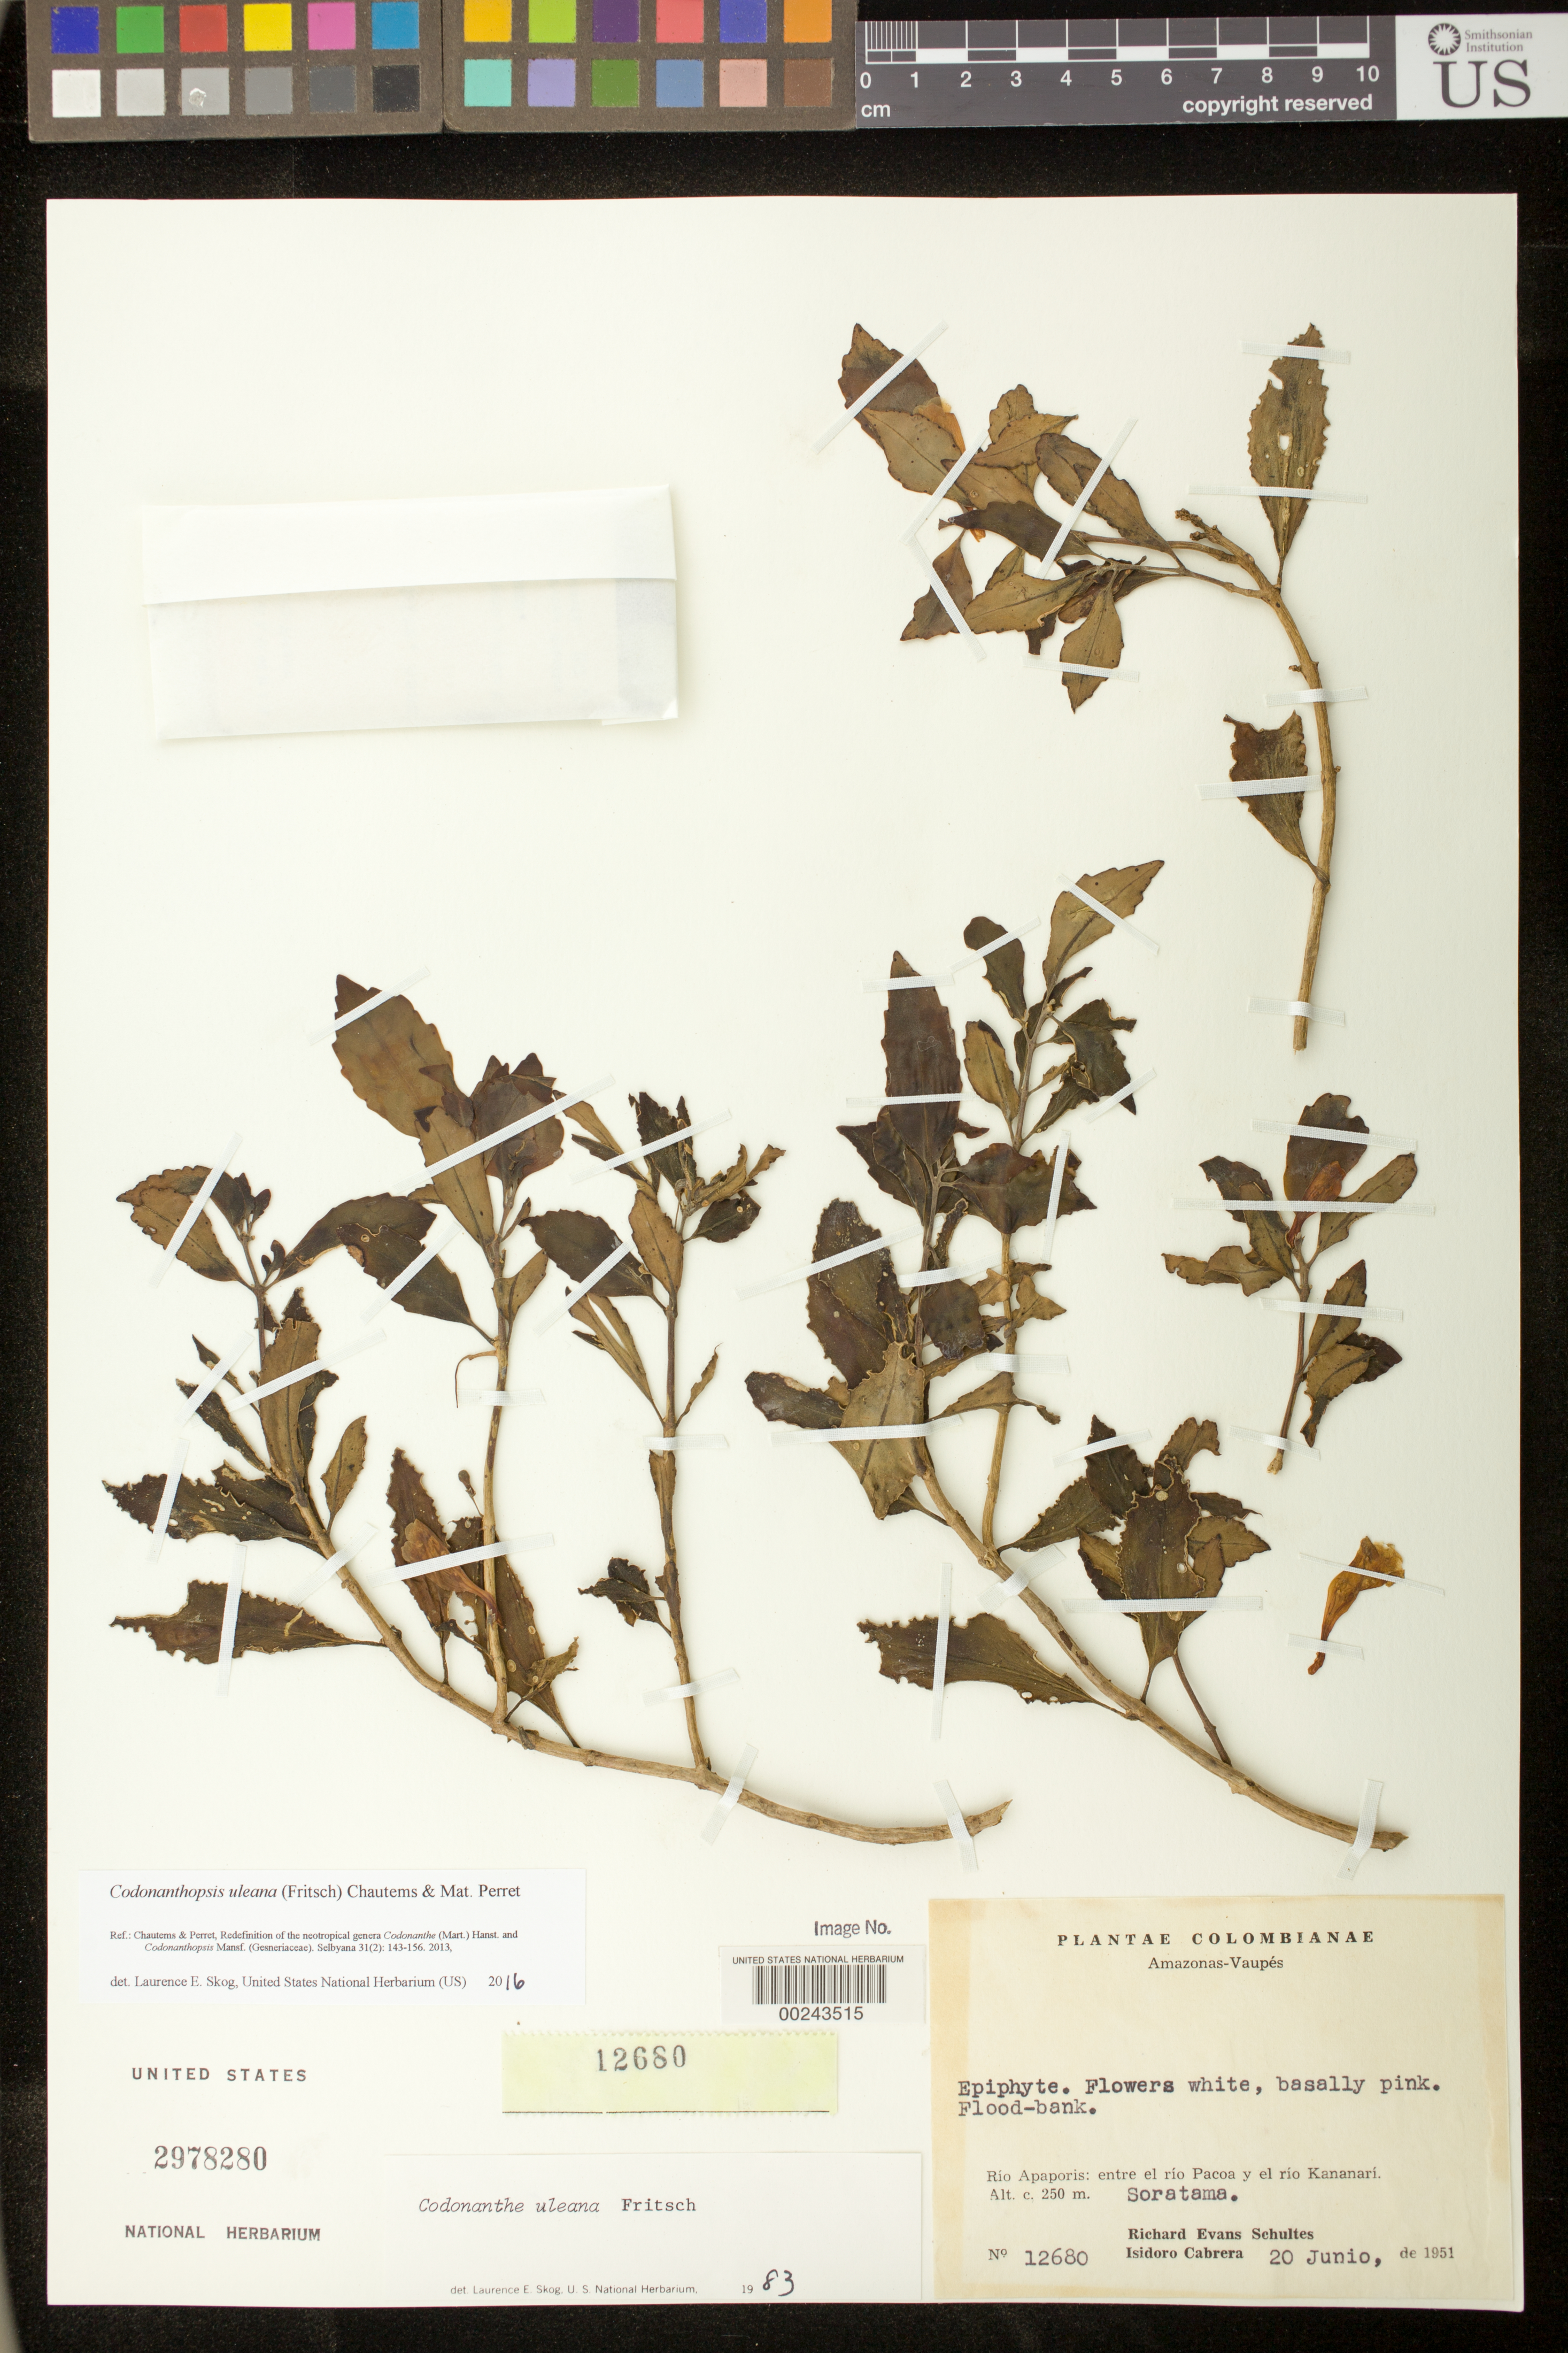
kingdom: Plantae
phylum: Tracheophyta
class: Magnoliopsida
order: Lamiales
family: Gesneriaceae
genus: Codonanthopsis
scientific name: Codonanthopsis uleana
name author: (Fritsch) Chautems & Mat.Perret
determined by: Skog, Laurence E.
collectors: R. E. Schultes & I. Cabrera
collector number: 12680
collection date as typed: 20 Jun 1951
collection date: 1951-06-20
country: Colombia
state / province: Amazônas / Vaupés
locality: Rio Apaporis, between Rio Pacoa and Rio Kananari, Soratama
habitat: Flood-bank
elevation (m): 250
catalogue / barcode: US 2978280